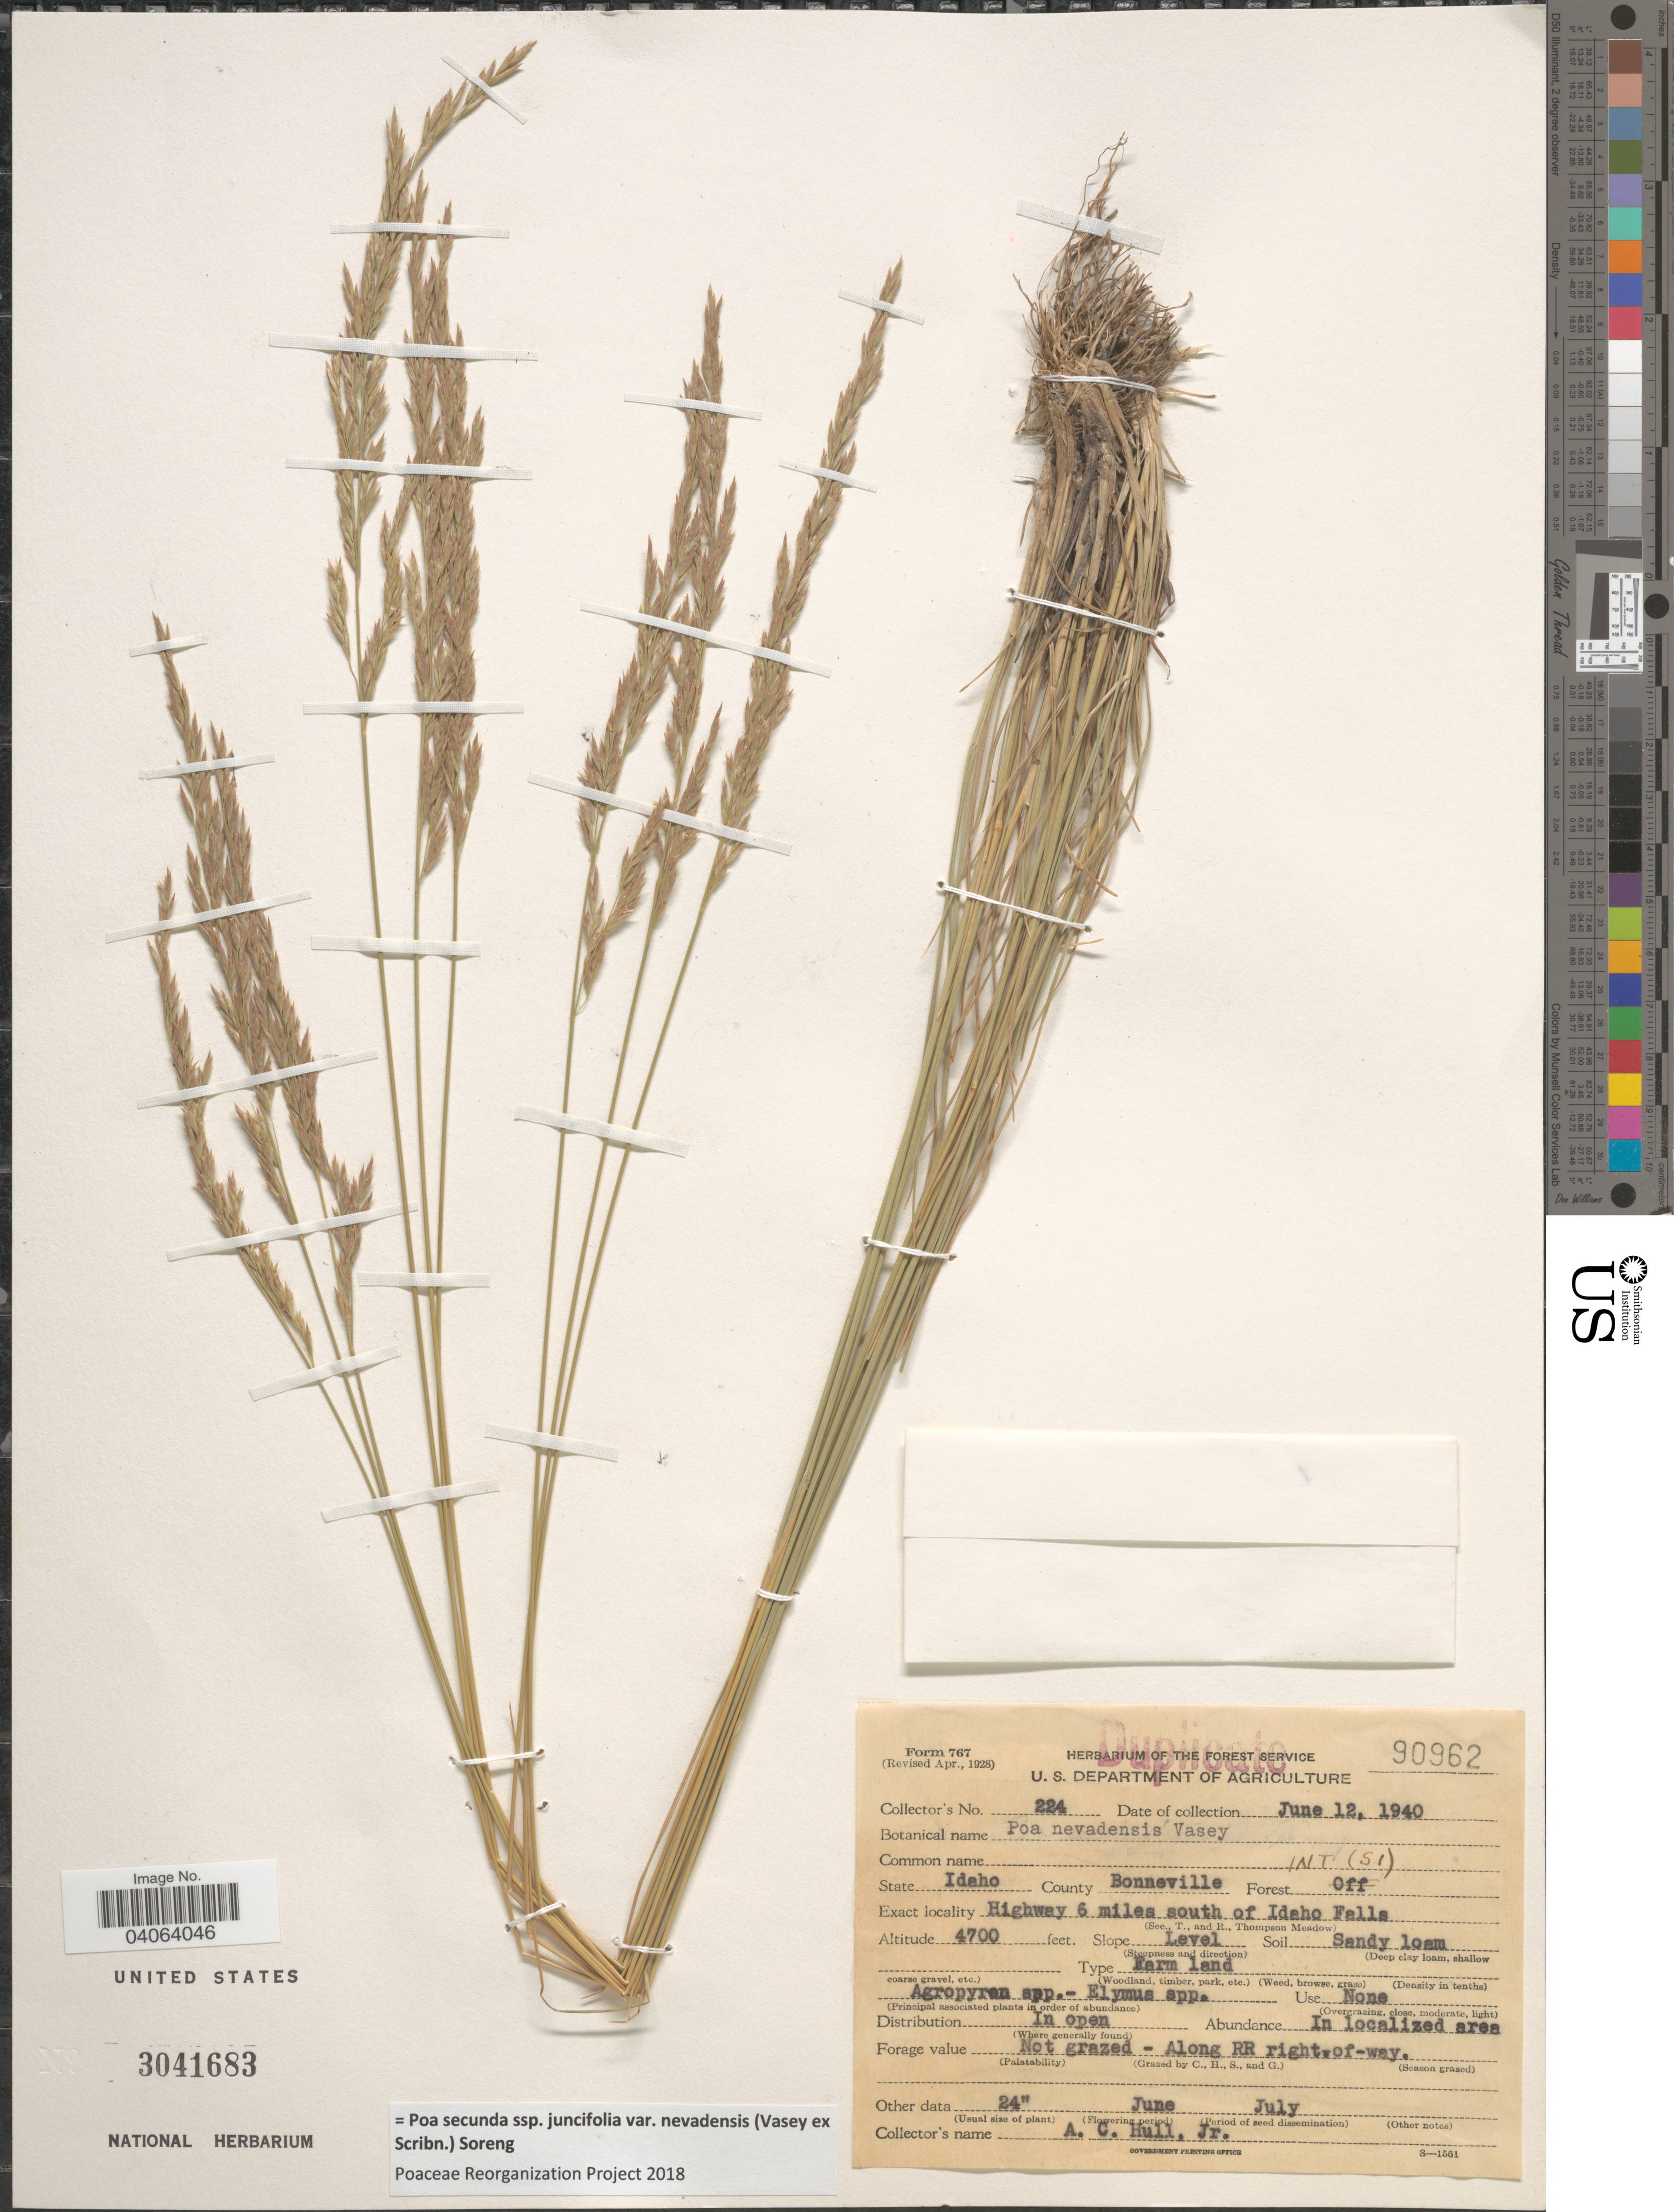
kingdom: Plantae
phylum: Tracheophyta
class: Liliopsida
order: Poales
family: Poaceae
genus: Poa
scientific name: Poa secunda subsp. juncifolia var. nevadensis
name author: (Vasey ex Scribn.) Soreng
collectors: A. Hull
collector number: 224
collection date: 1940-06-12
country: United States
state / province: Idaho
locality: County Bonneville. Forest INT (SI). Highway 6 miles south of Idaho Falls.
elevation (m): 1433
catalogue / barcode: US 3041683